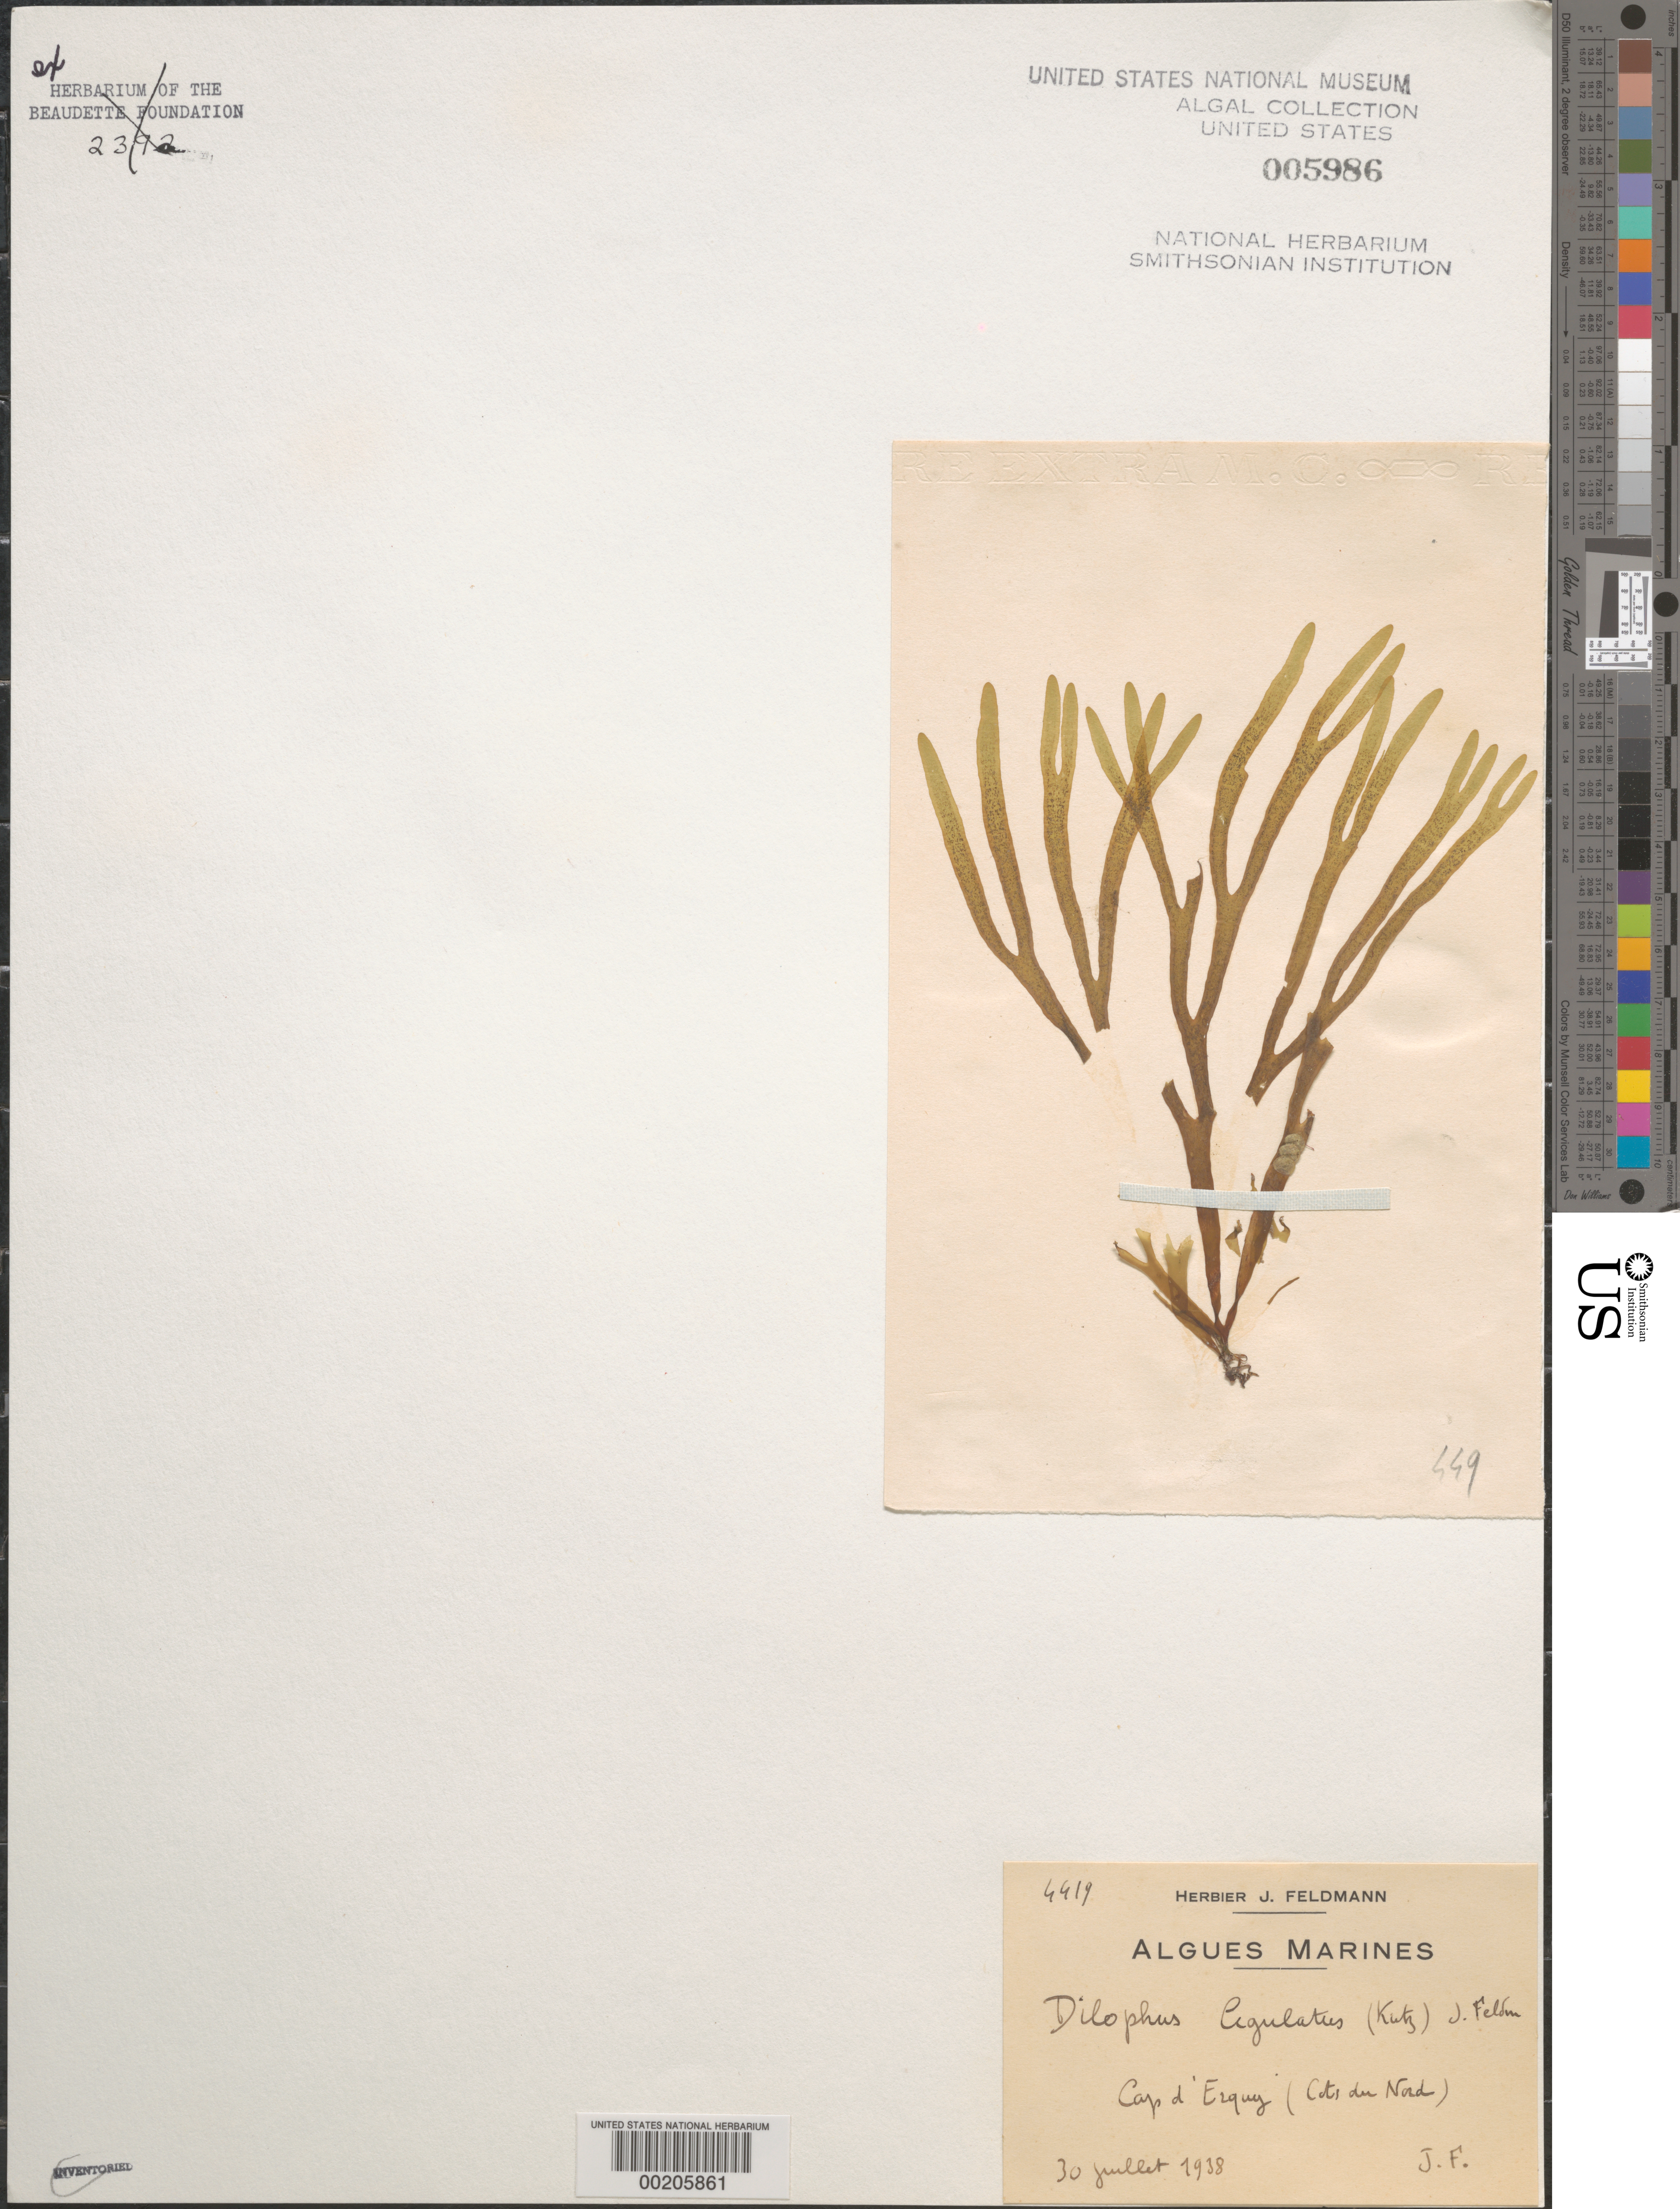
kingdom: Chromista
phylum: Ochrophyta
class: Phaeophyceae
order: Dictyotales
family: Dictyotaceae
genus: Dictyota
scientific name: Dictyota spiralis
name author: Mont.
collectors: J. Feldmann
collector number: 4419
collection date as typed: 30 Jul 1938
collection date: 1938-07-30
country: France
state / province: Bretagne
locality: Cap d'Erquy, Cotes-du-Nord.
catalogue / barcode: US 5986